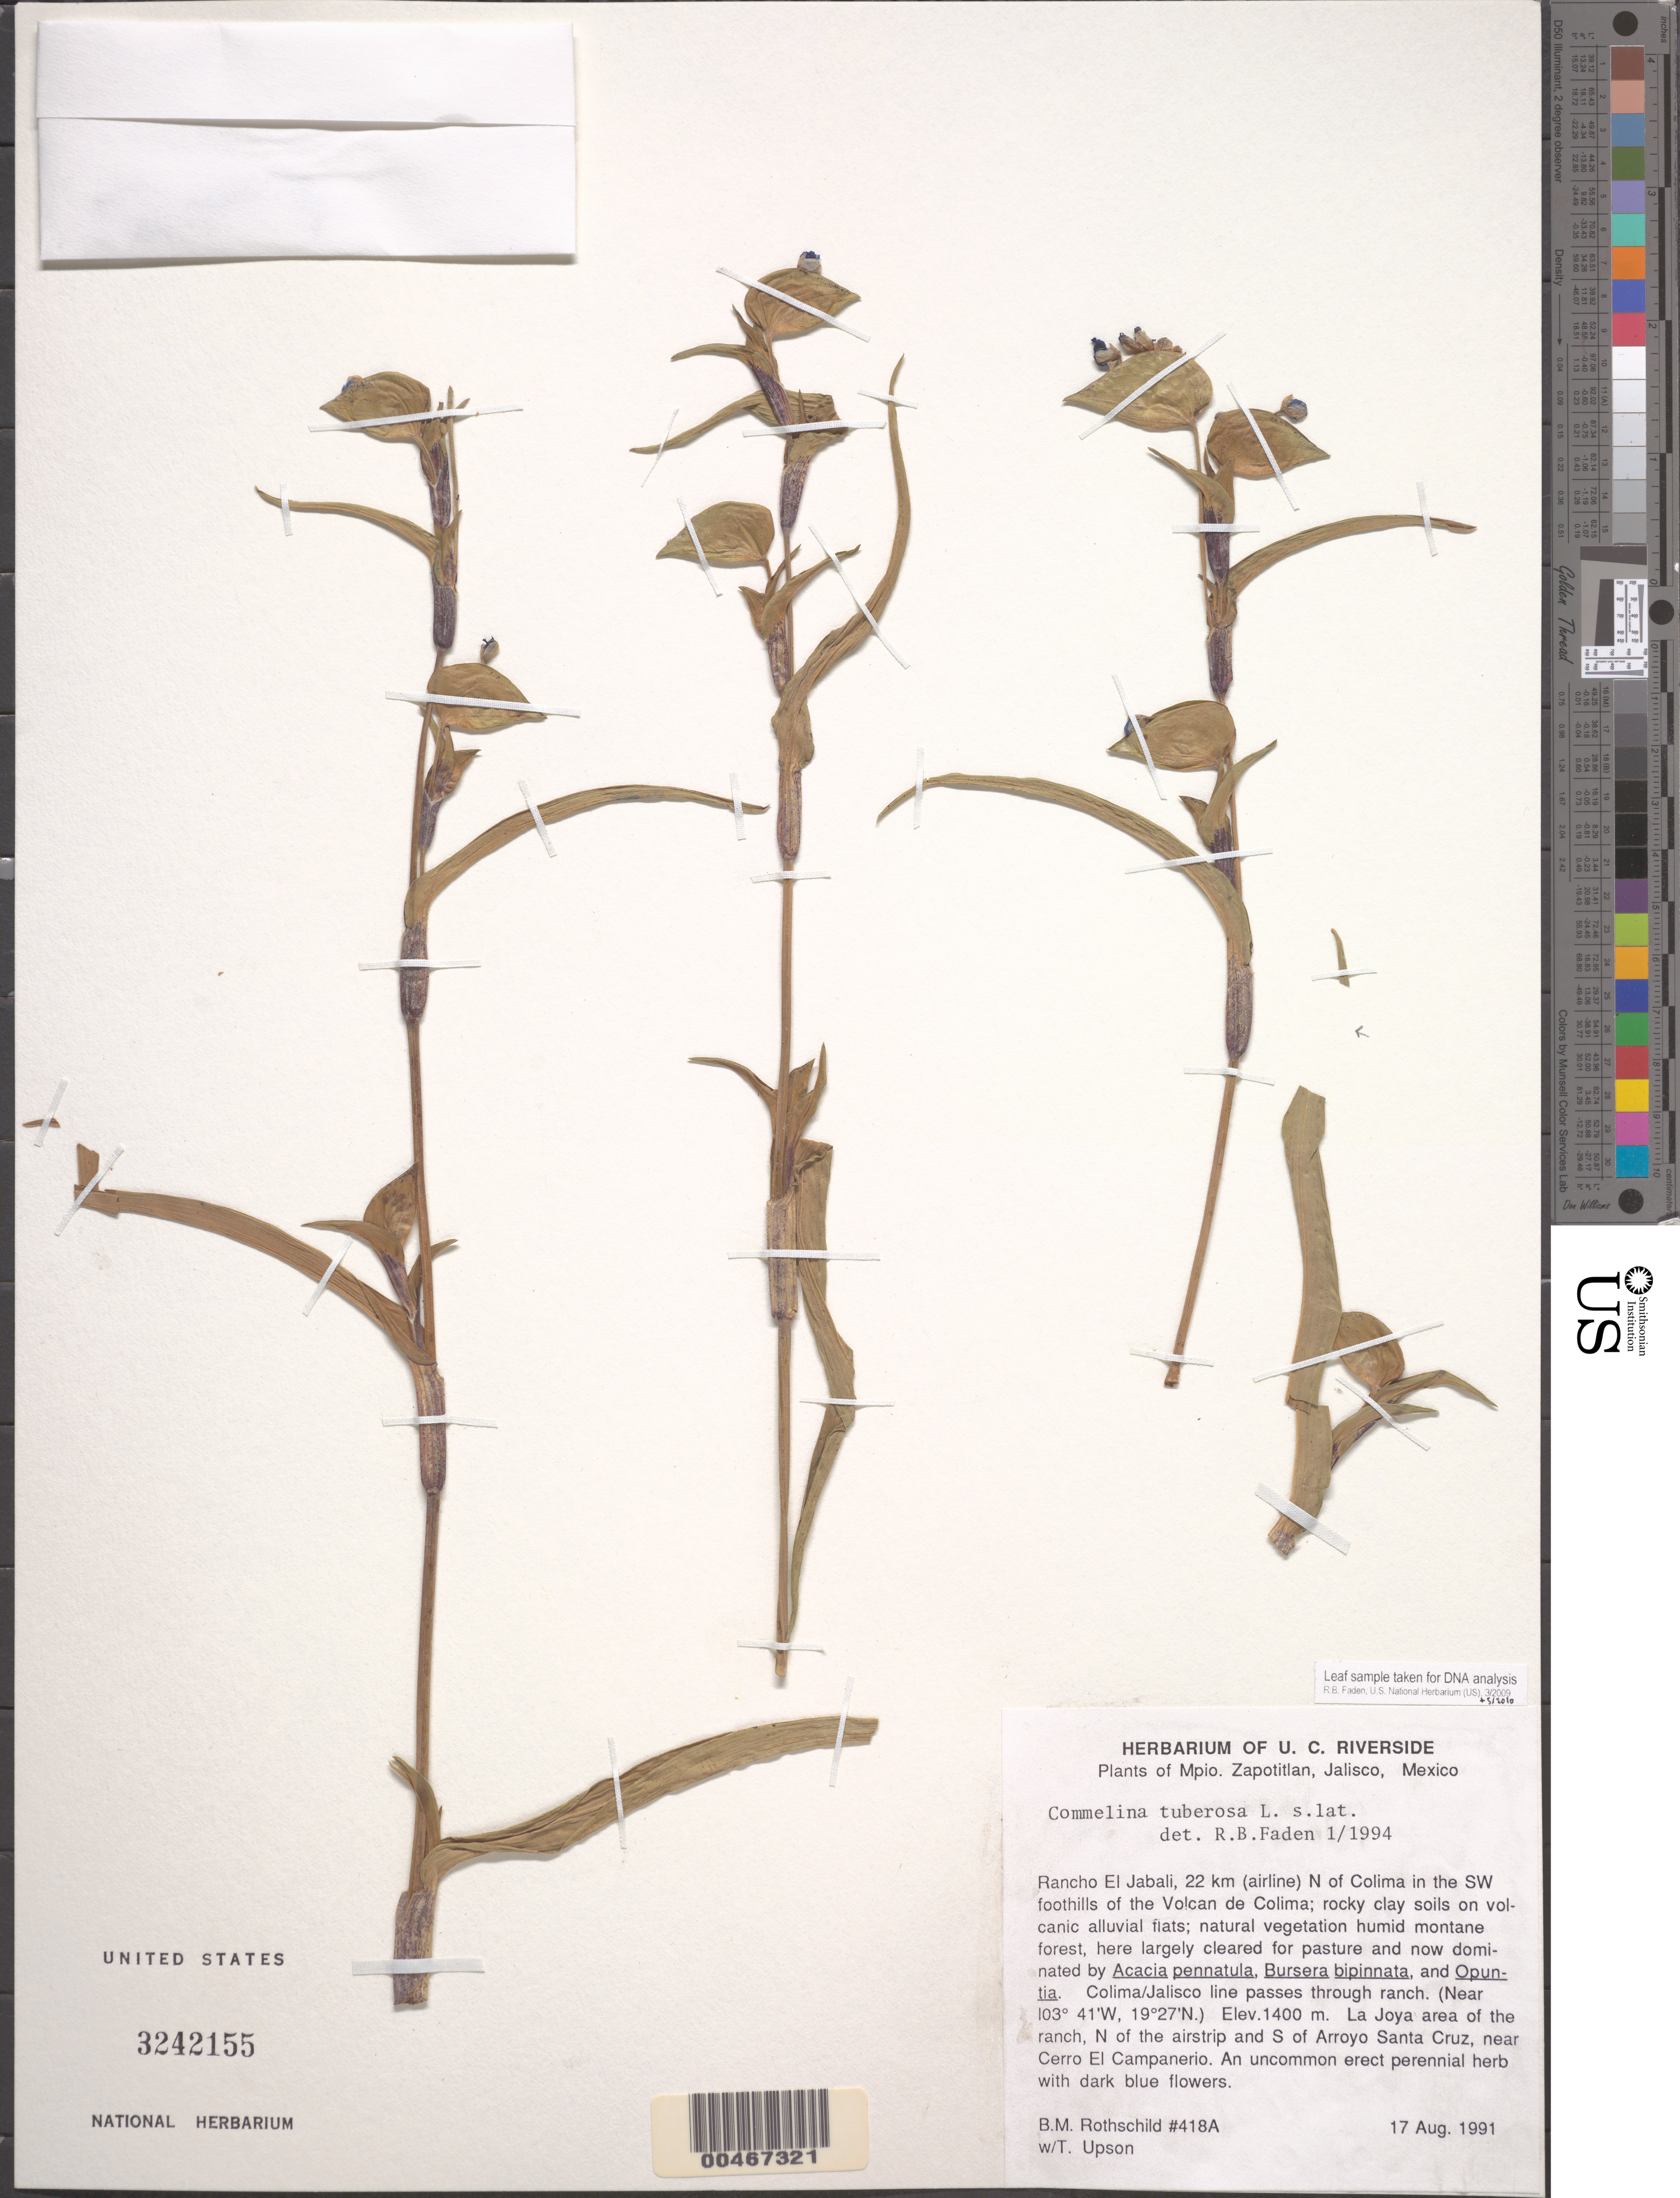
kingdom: Plantae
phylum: Tracheophyta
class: Liliopsida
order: Commelinales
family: Commelinaceae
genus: Commelina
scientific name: Commelina tuberosa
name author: L.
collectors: B. Rothschild & T. Upson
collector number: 418a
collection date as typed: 17 Aug 1991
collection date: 1991-08-17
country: Mexico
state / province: Jalisco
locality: Rancho El Jabali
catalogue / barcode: US 3242155